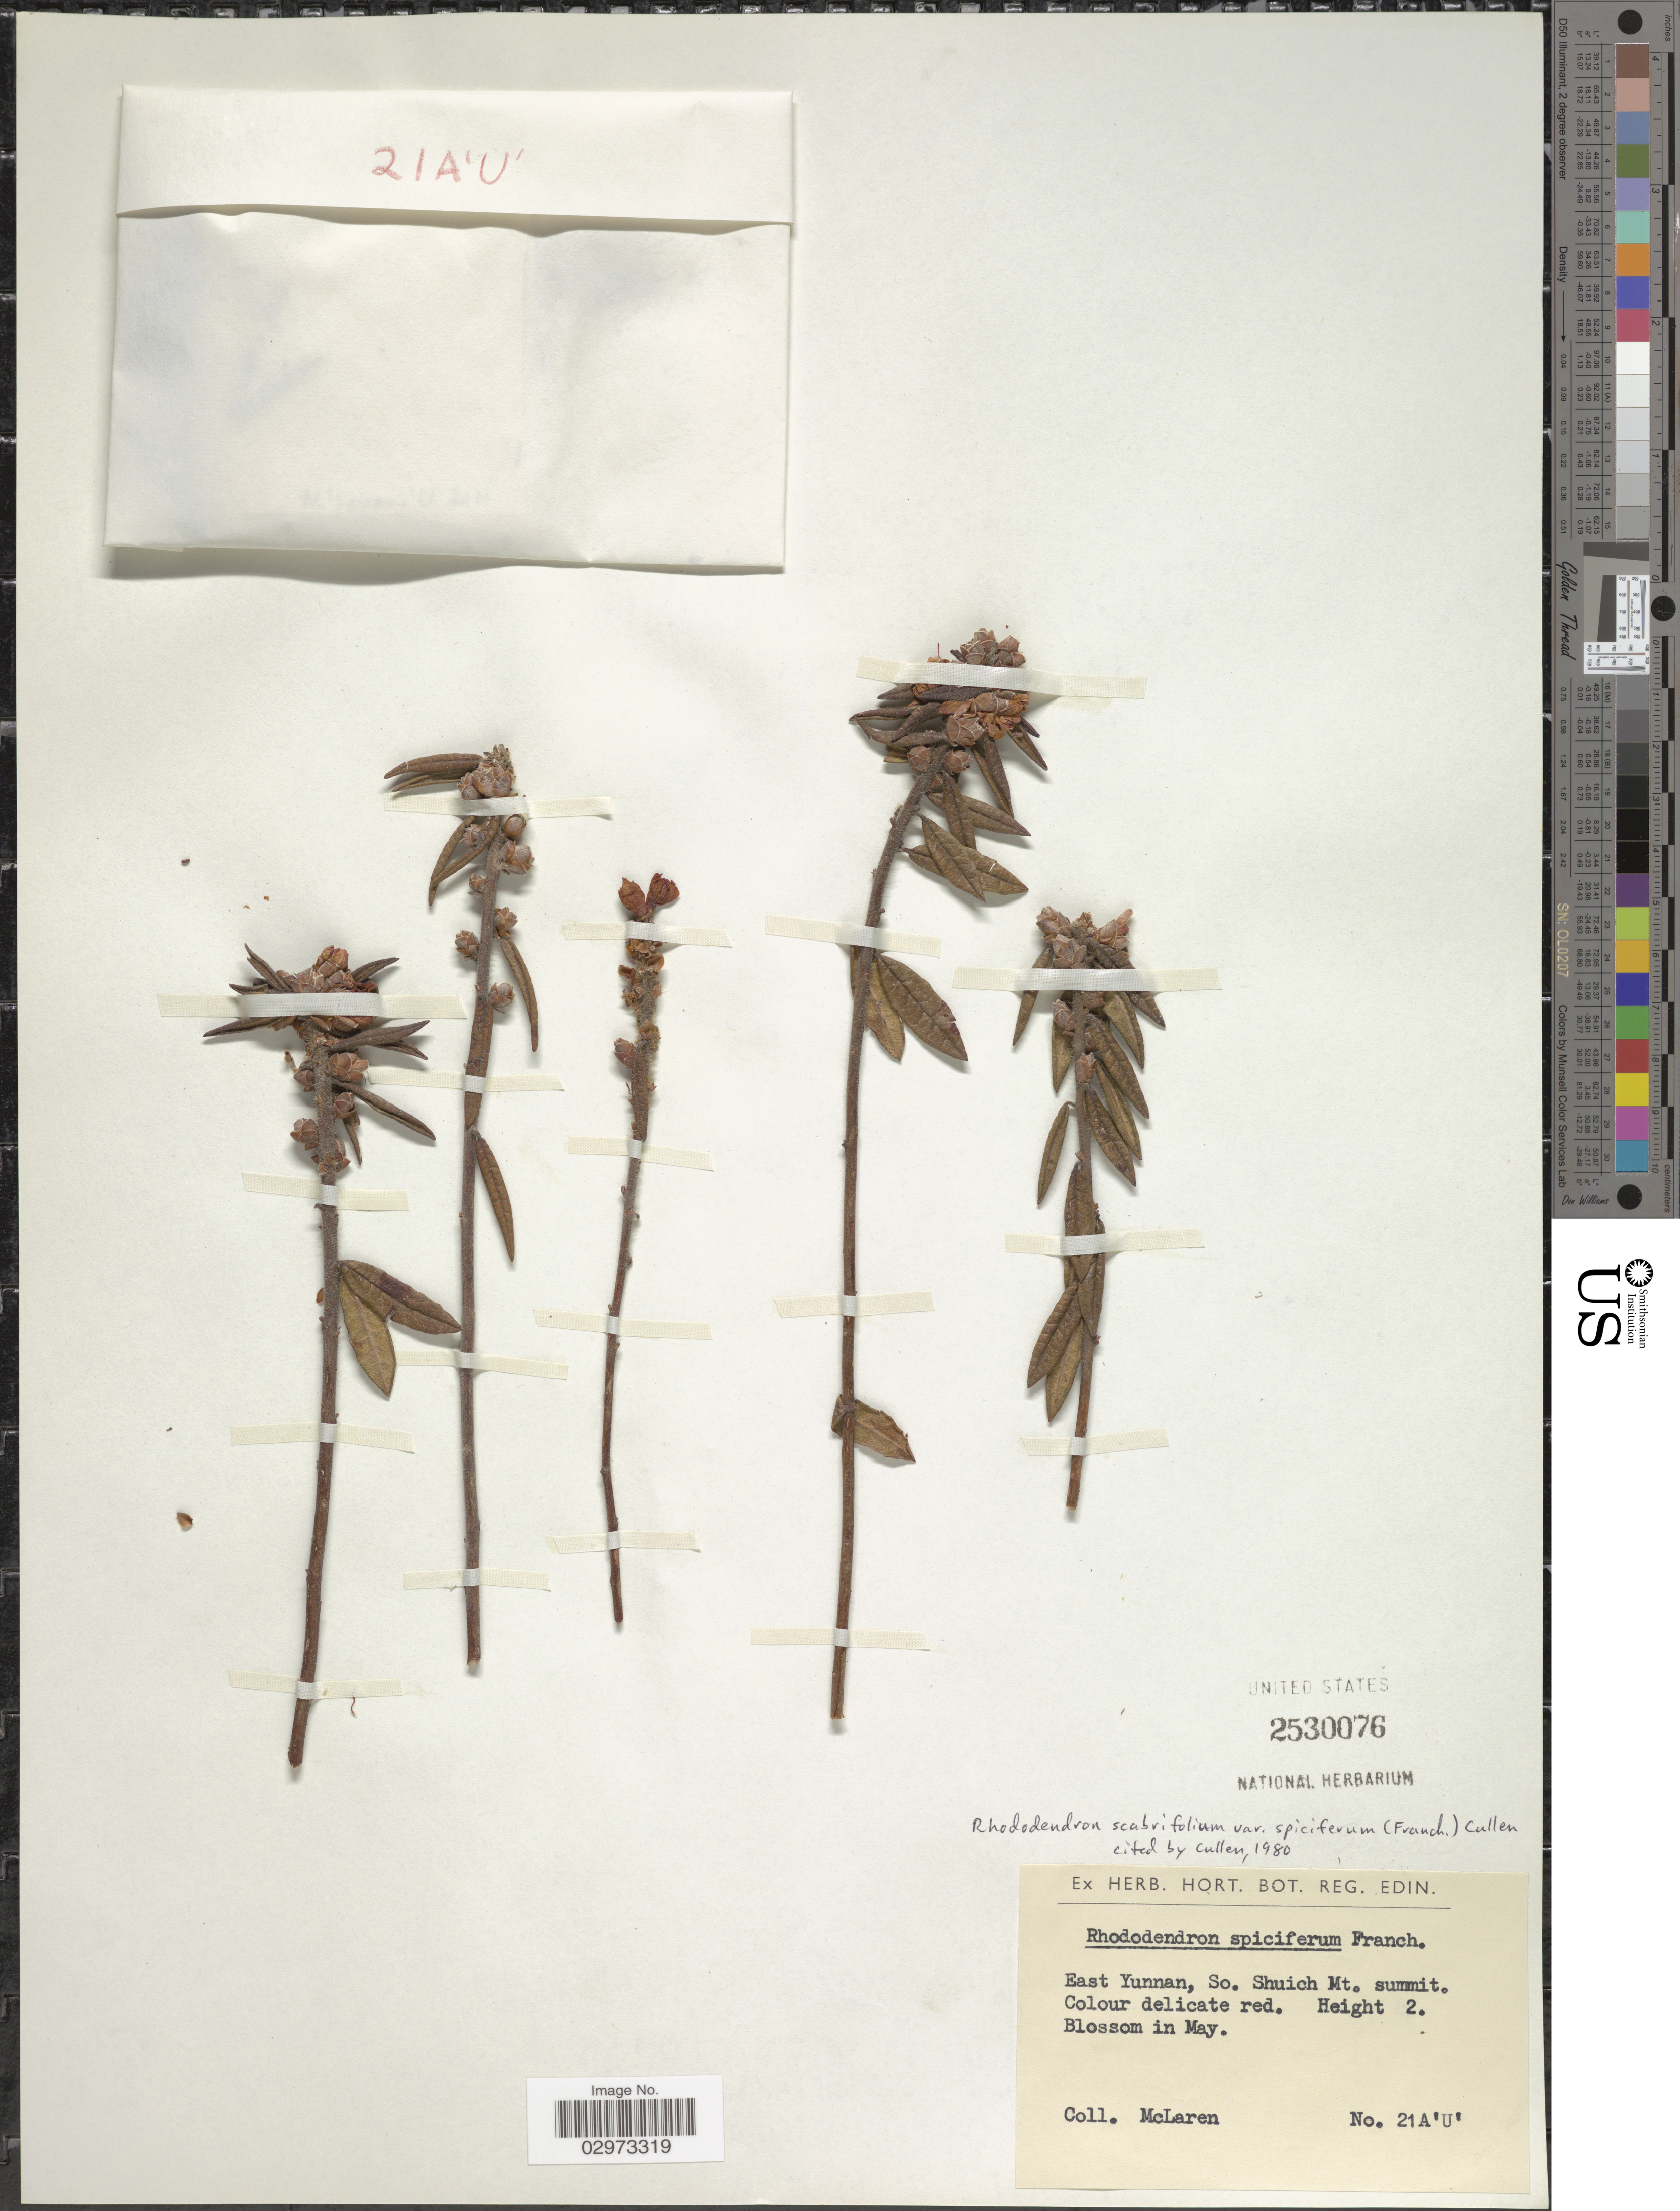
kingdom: Plantae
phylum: Tracheophyta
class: Magnoliopsida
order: Ericales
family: Ericaceae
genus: Rhododendron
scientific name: Rhododendron scabrifolium var. spiciferum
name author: (Franch.) Cullen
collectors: McLaren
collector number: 21A'U'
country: China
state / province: Yunnan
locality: East Yunnan, So. Shuich Mt. summit.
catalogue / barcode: US 2530076